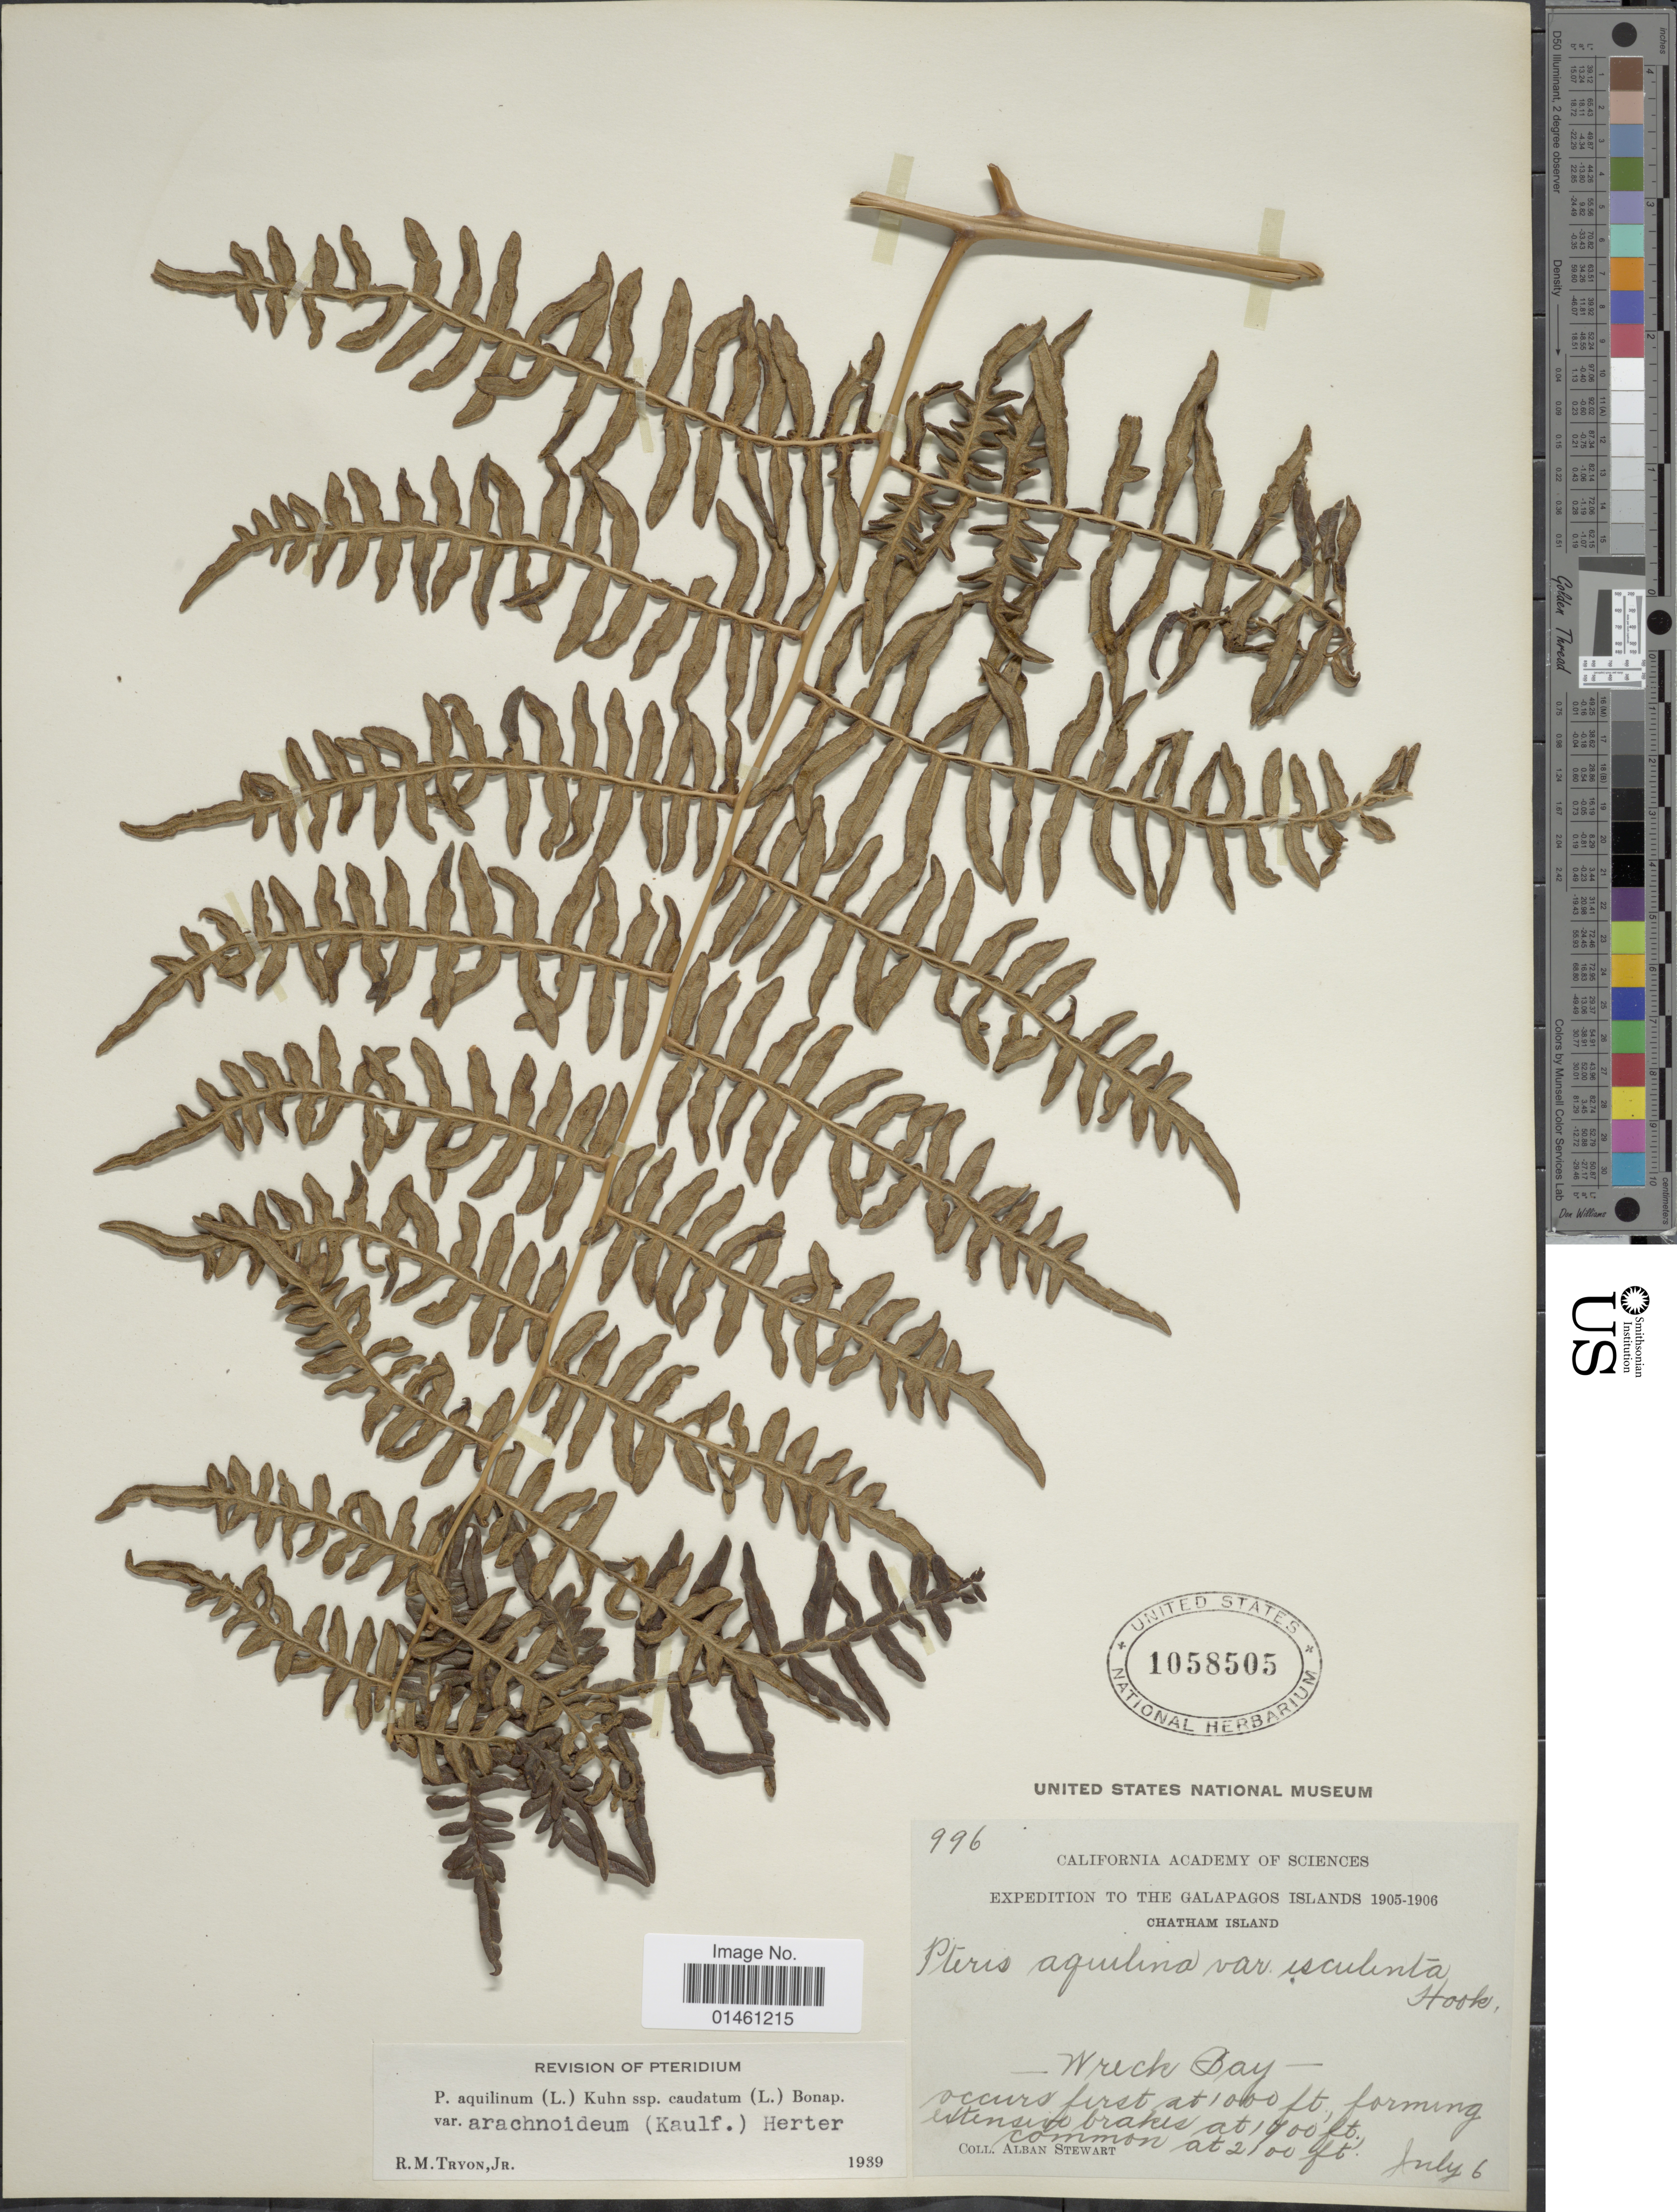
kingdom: Plantae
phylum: Tracheophyta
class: Polypodiopsida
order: Polypodiales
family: Dennstaedtiaceae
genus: Pteridium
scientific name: Pteridium aquilinum var. arachnoideum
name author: (Kaulf.) Herter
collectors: A. Stewart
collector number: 996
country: Ecuador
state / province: Colón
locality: Galapagos Islands, Chatham Island, Wreck Bay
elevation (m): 305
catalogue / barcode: US 1058505